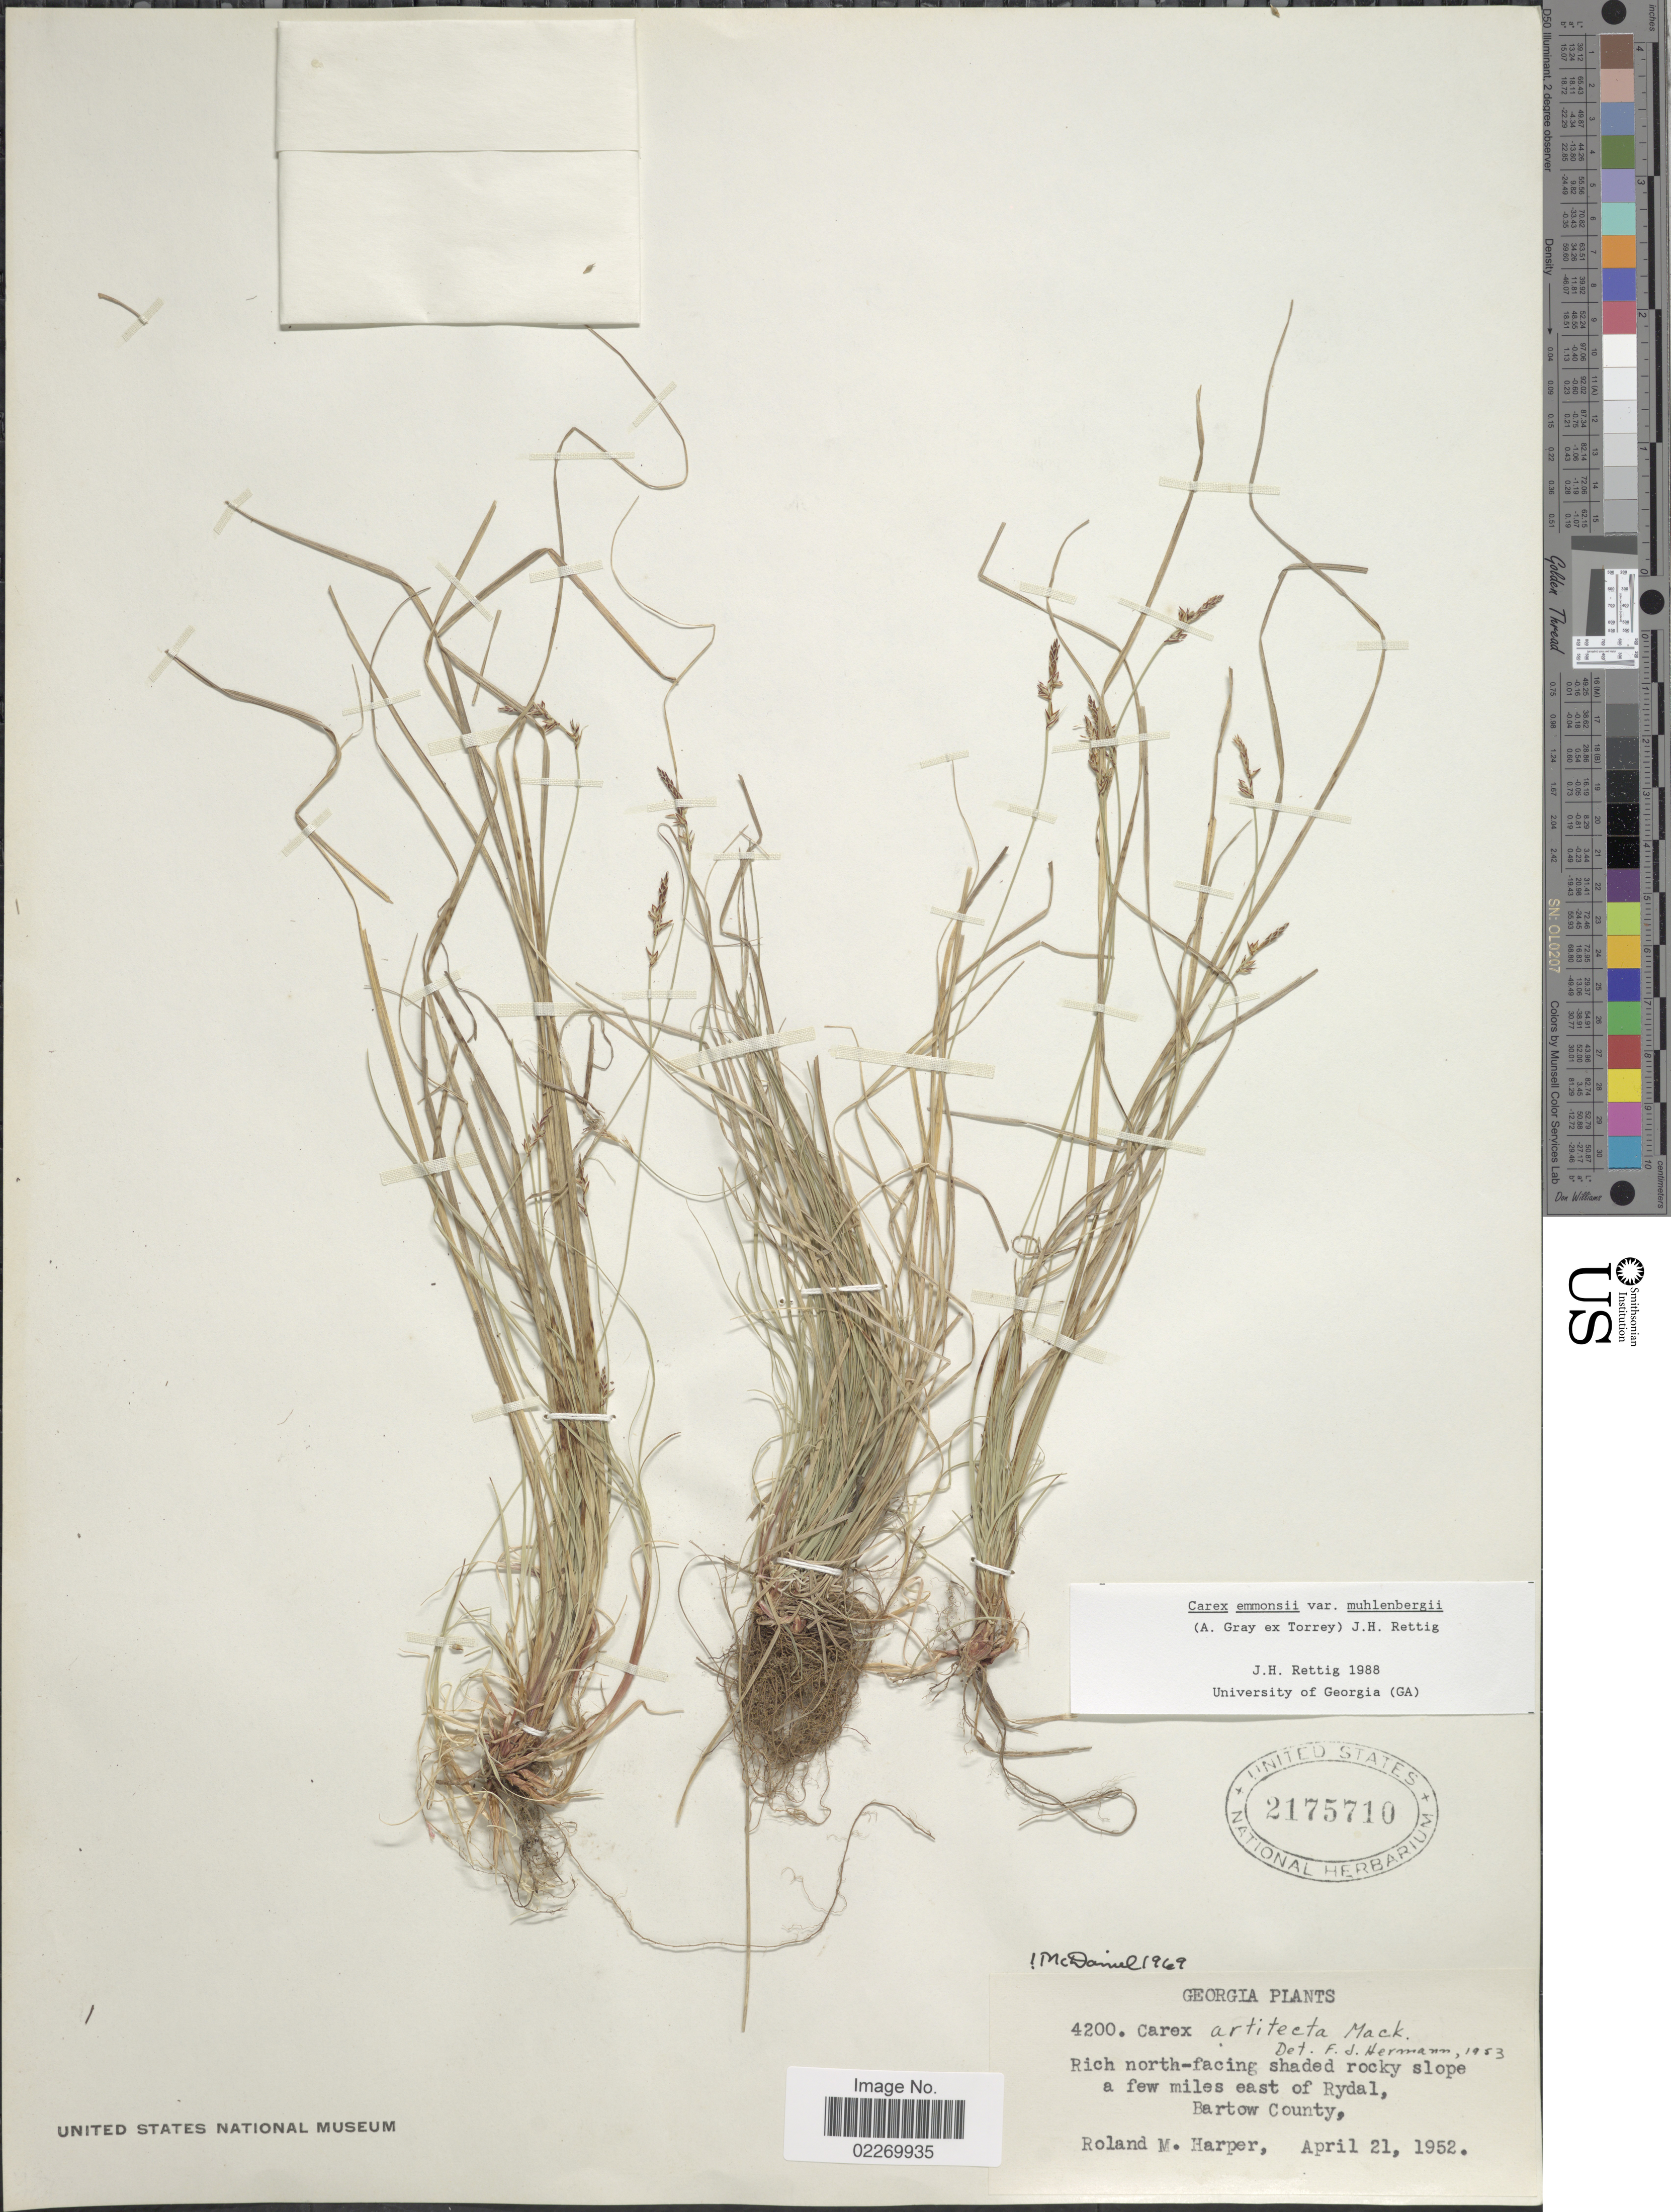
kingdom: Plantae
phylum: Tracheophyta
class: Liliopsida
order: Poales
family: Cyperaceae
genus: Carex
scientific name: Carex albicans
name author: Willd. ex Spreng.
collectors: R. M. Harper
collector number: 4200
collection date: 1952-04-21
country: United States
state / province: Georgia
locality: Rich north- facing shaded rocky slope a few miles east of Rydal, Bartow County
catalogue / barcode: US 2175710